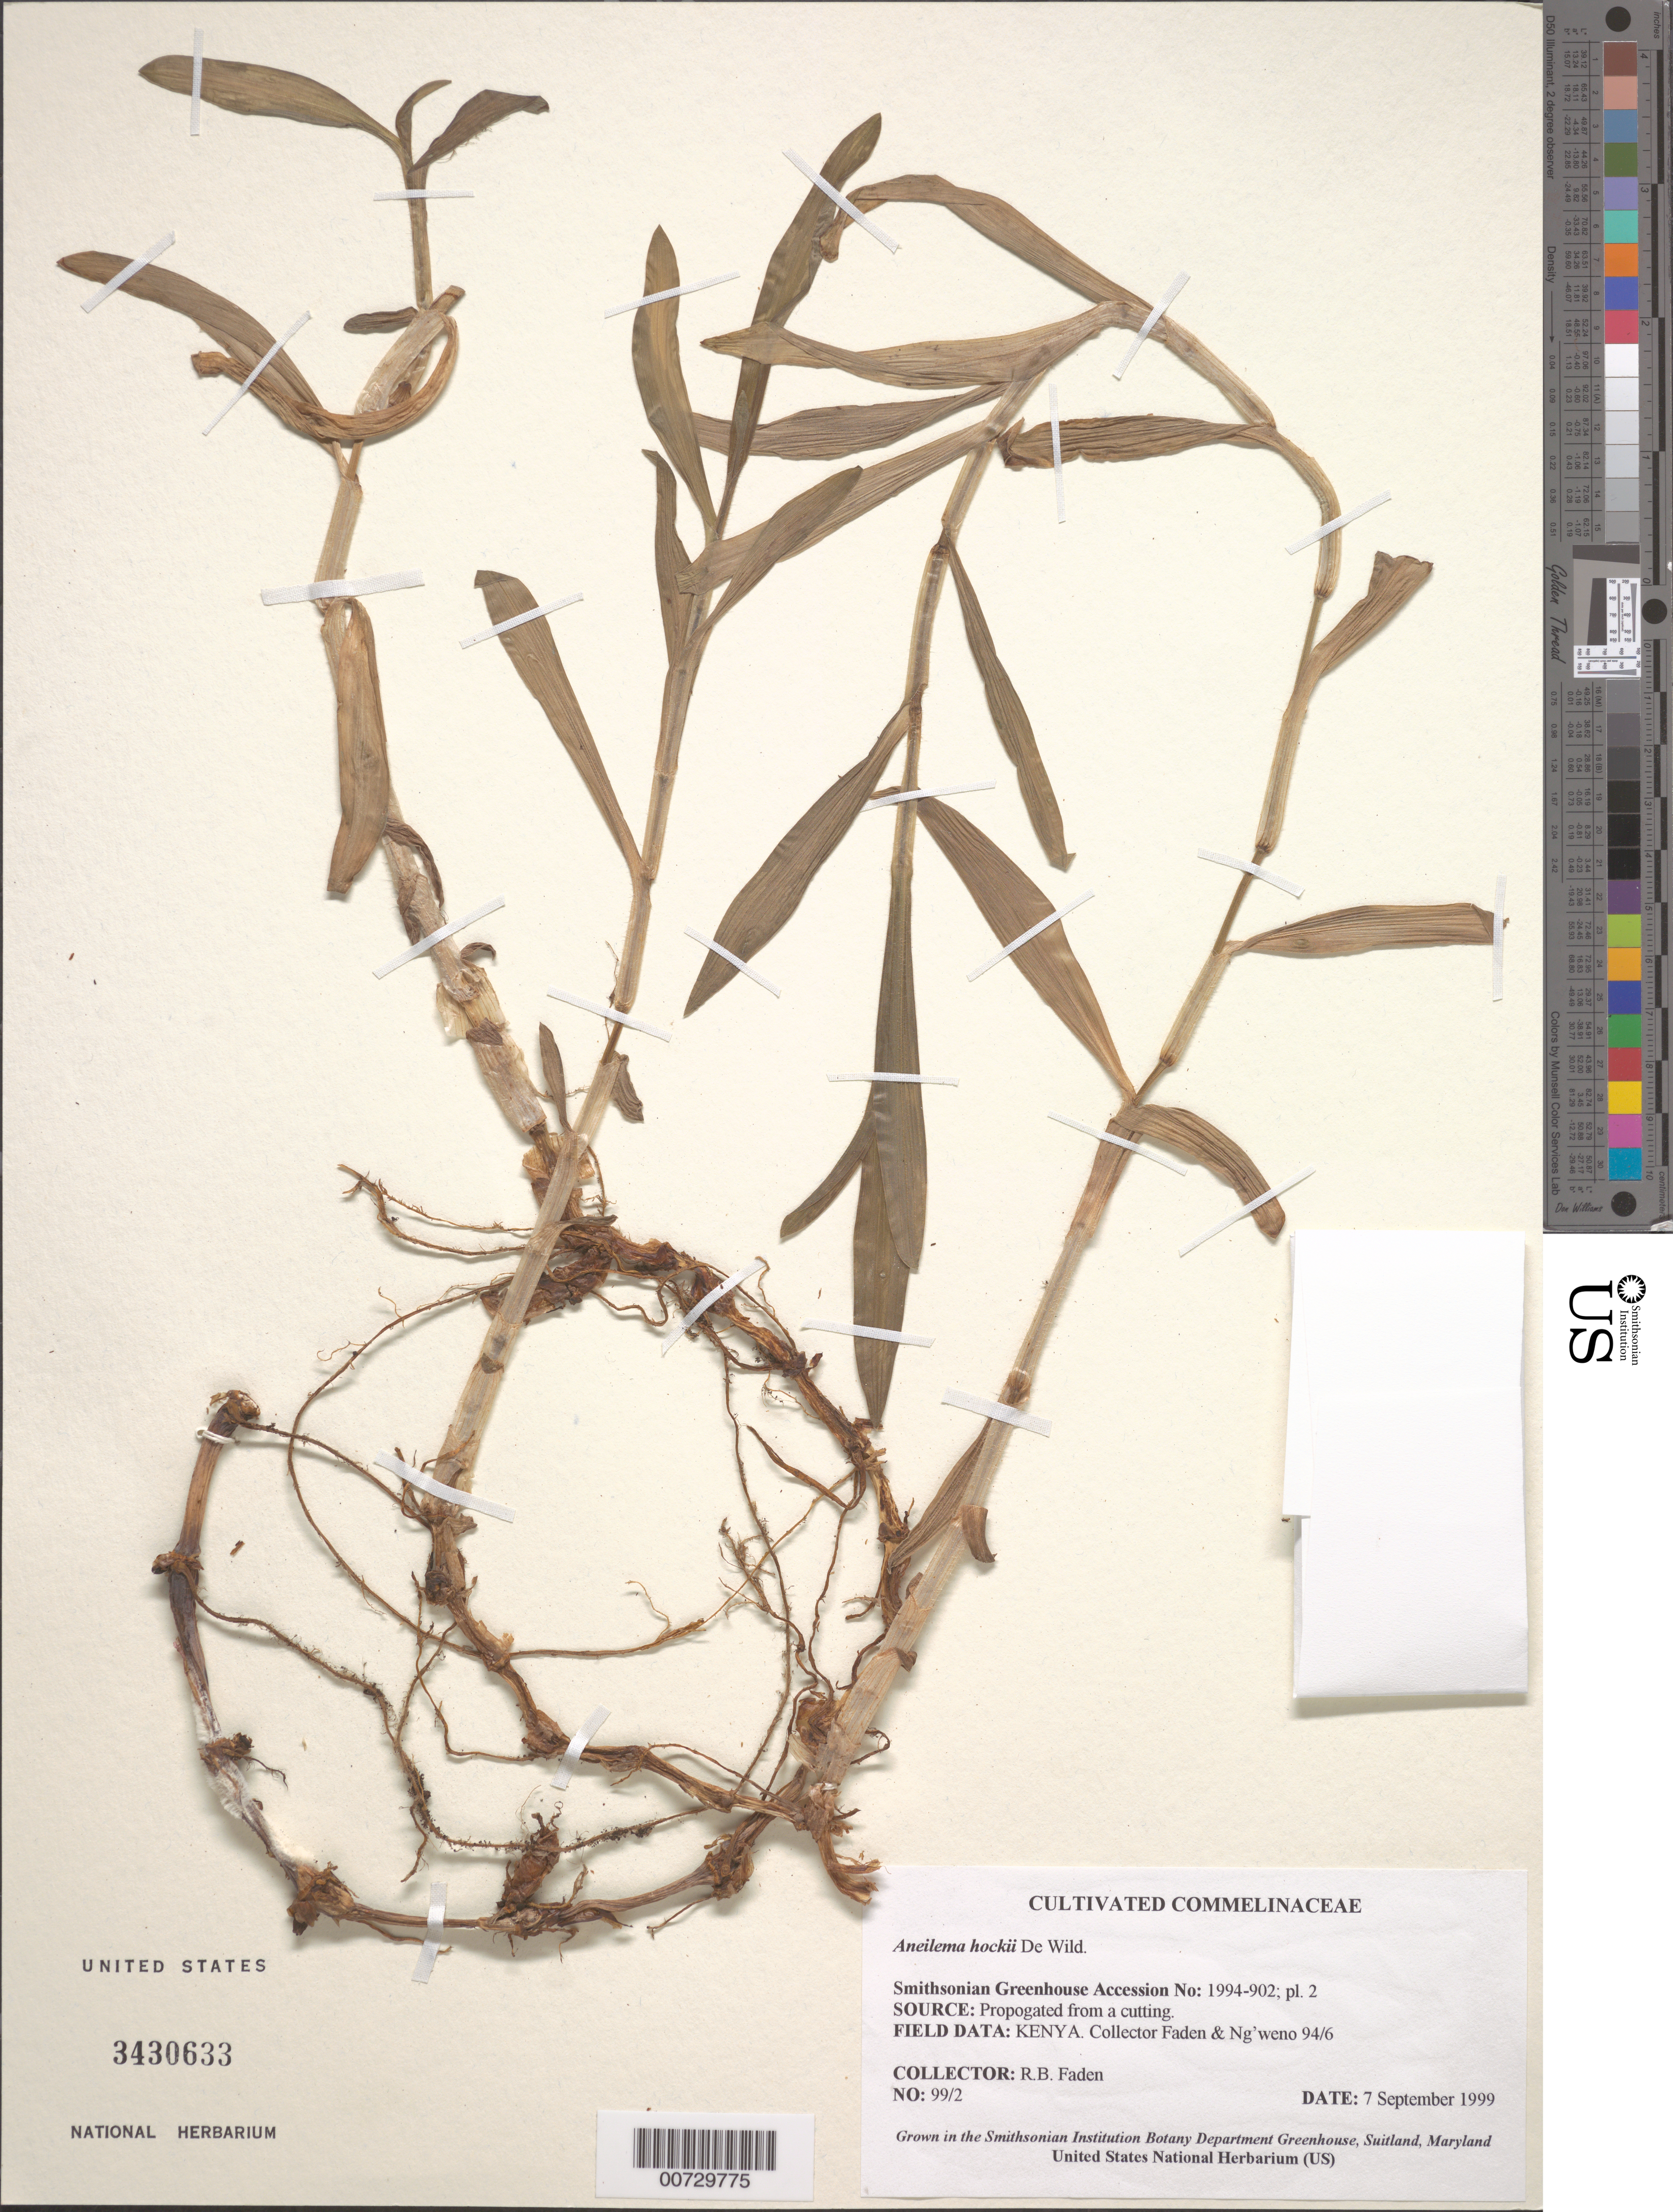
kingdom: Plantae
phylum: Tracheophyta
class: Liliopsida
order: Commelinales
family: Commelinaceae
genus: Aneilema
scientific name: Aneilema hockii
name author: De Wild.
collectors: R. B. Faden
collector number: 99/2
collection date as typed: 07 Sep 1999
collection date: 1999-09-07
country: United States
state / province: Maryland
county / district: Prince George's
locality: Suitland, Smithsonian Botany Dept. Greenhouse.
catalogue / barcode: US 3430633